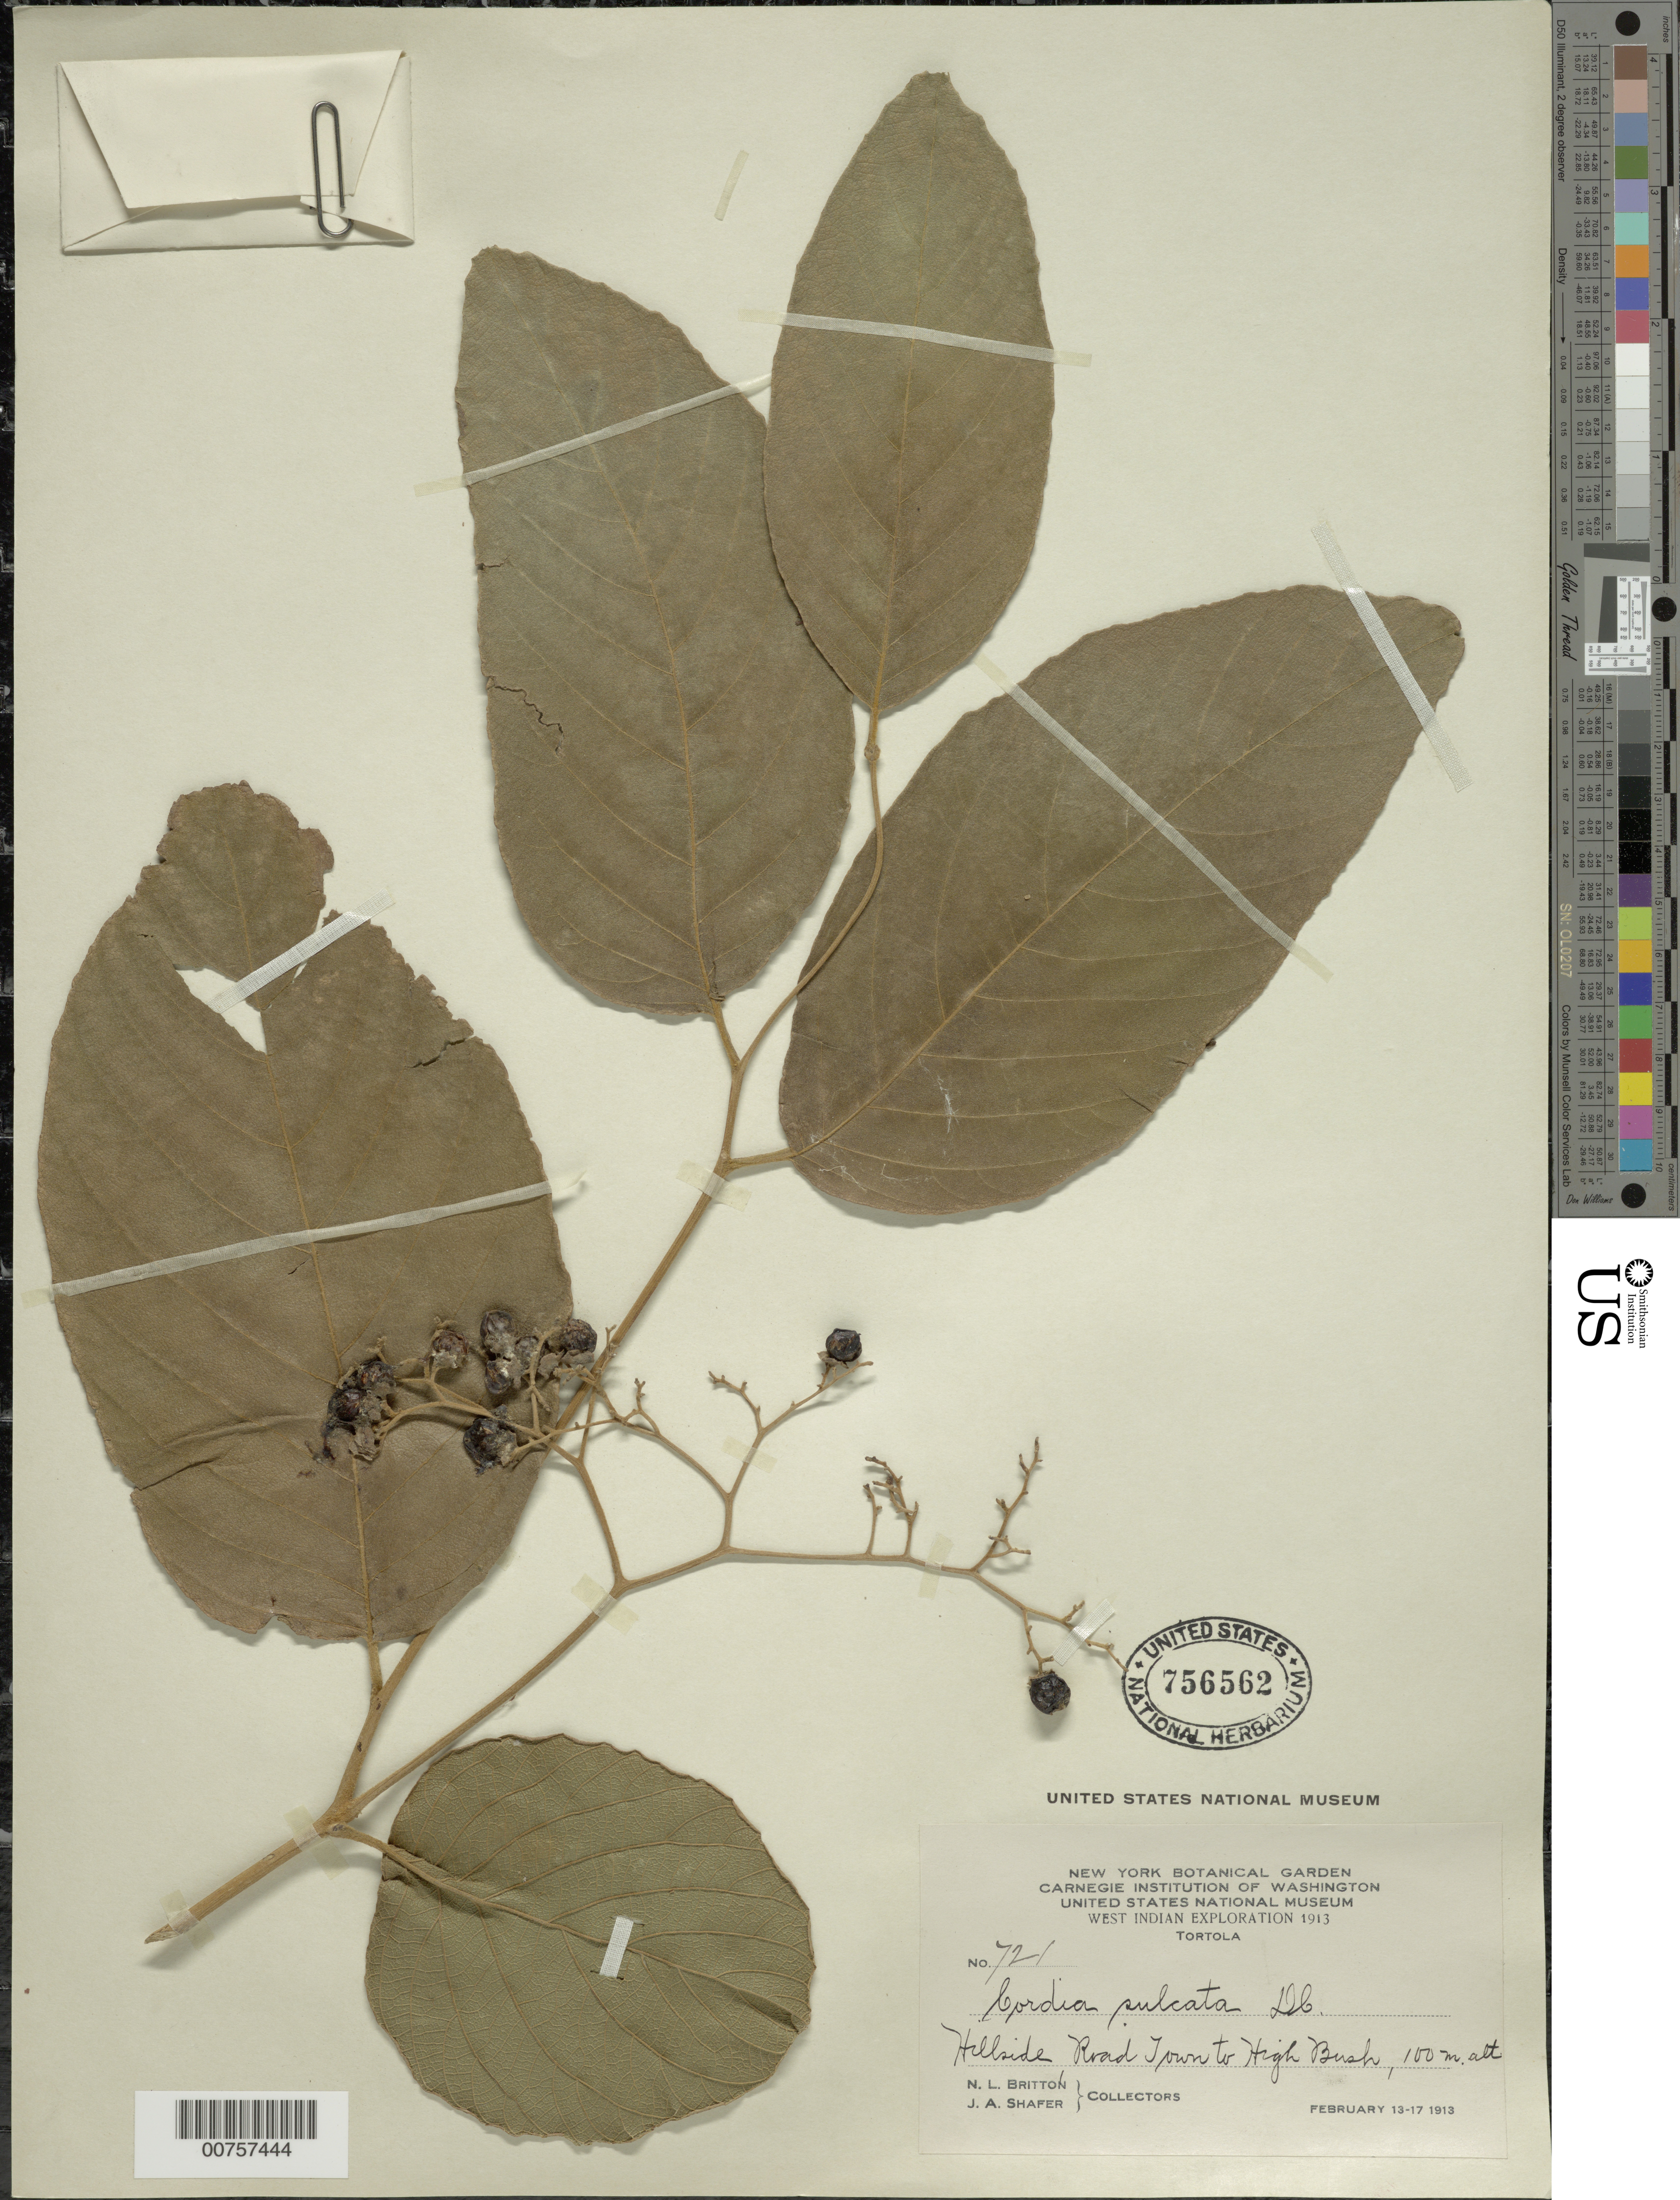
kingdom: Plantae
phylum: Tracheophyta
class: Magnoliopsida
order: Boraginales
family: Cordiaceae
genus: Cordia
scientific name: Cordia sulcata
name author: DC.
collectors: N. Britton & J. A. Shafer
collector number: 721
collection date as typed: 13 Feb 1913 to 17 Feb 1913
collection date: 1913-02-13/1913-02-17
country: British Virgin Islands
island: Tortola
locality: Roadtown to High Bush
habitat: Hillside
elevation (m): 100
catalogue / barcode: US 756562